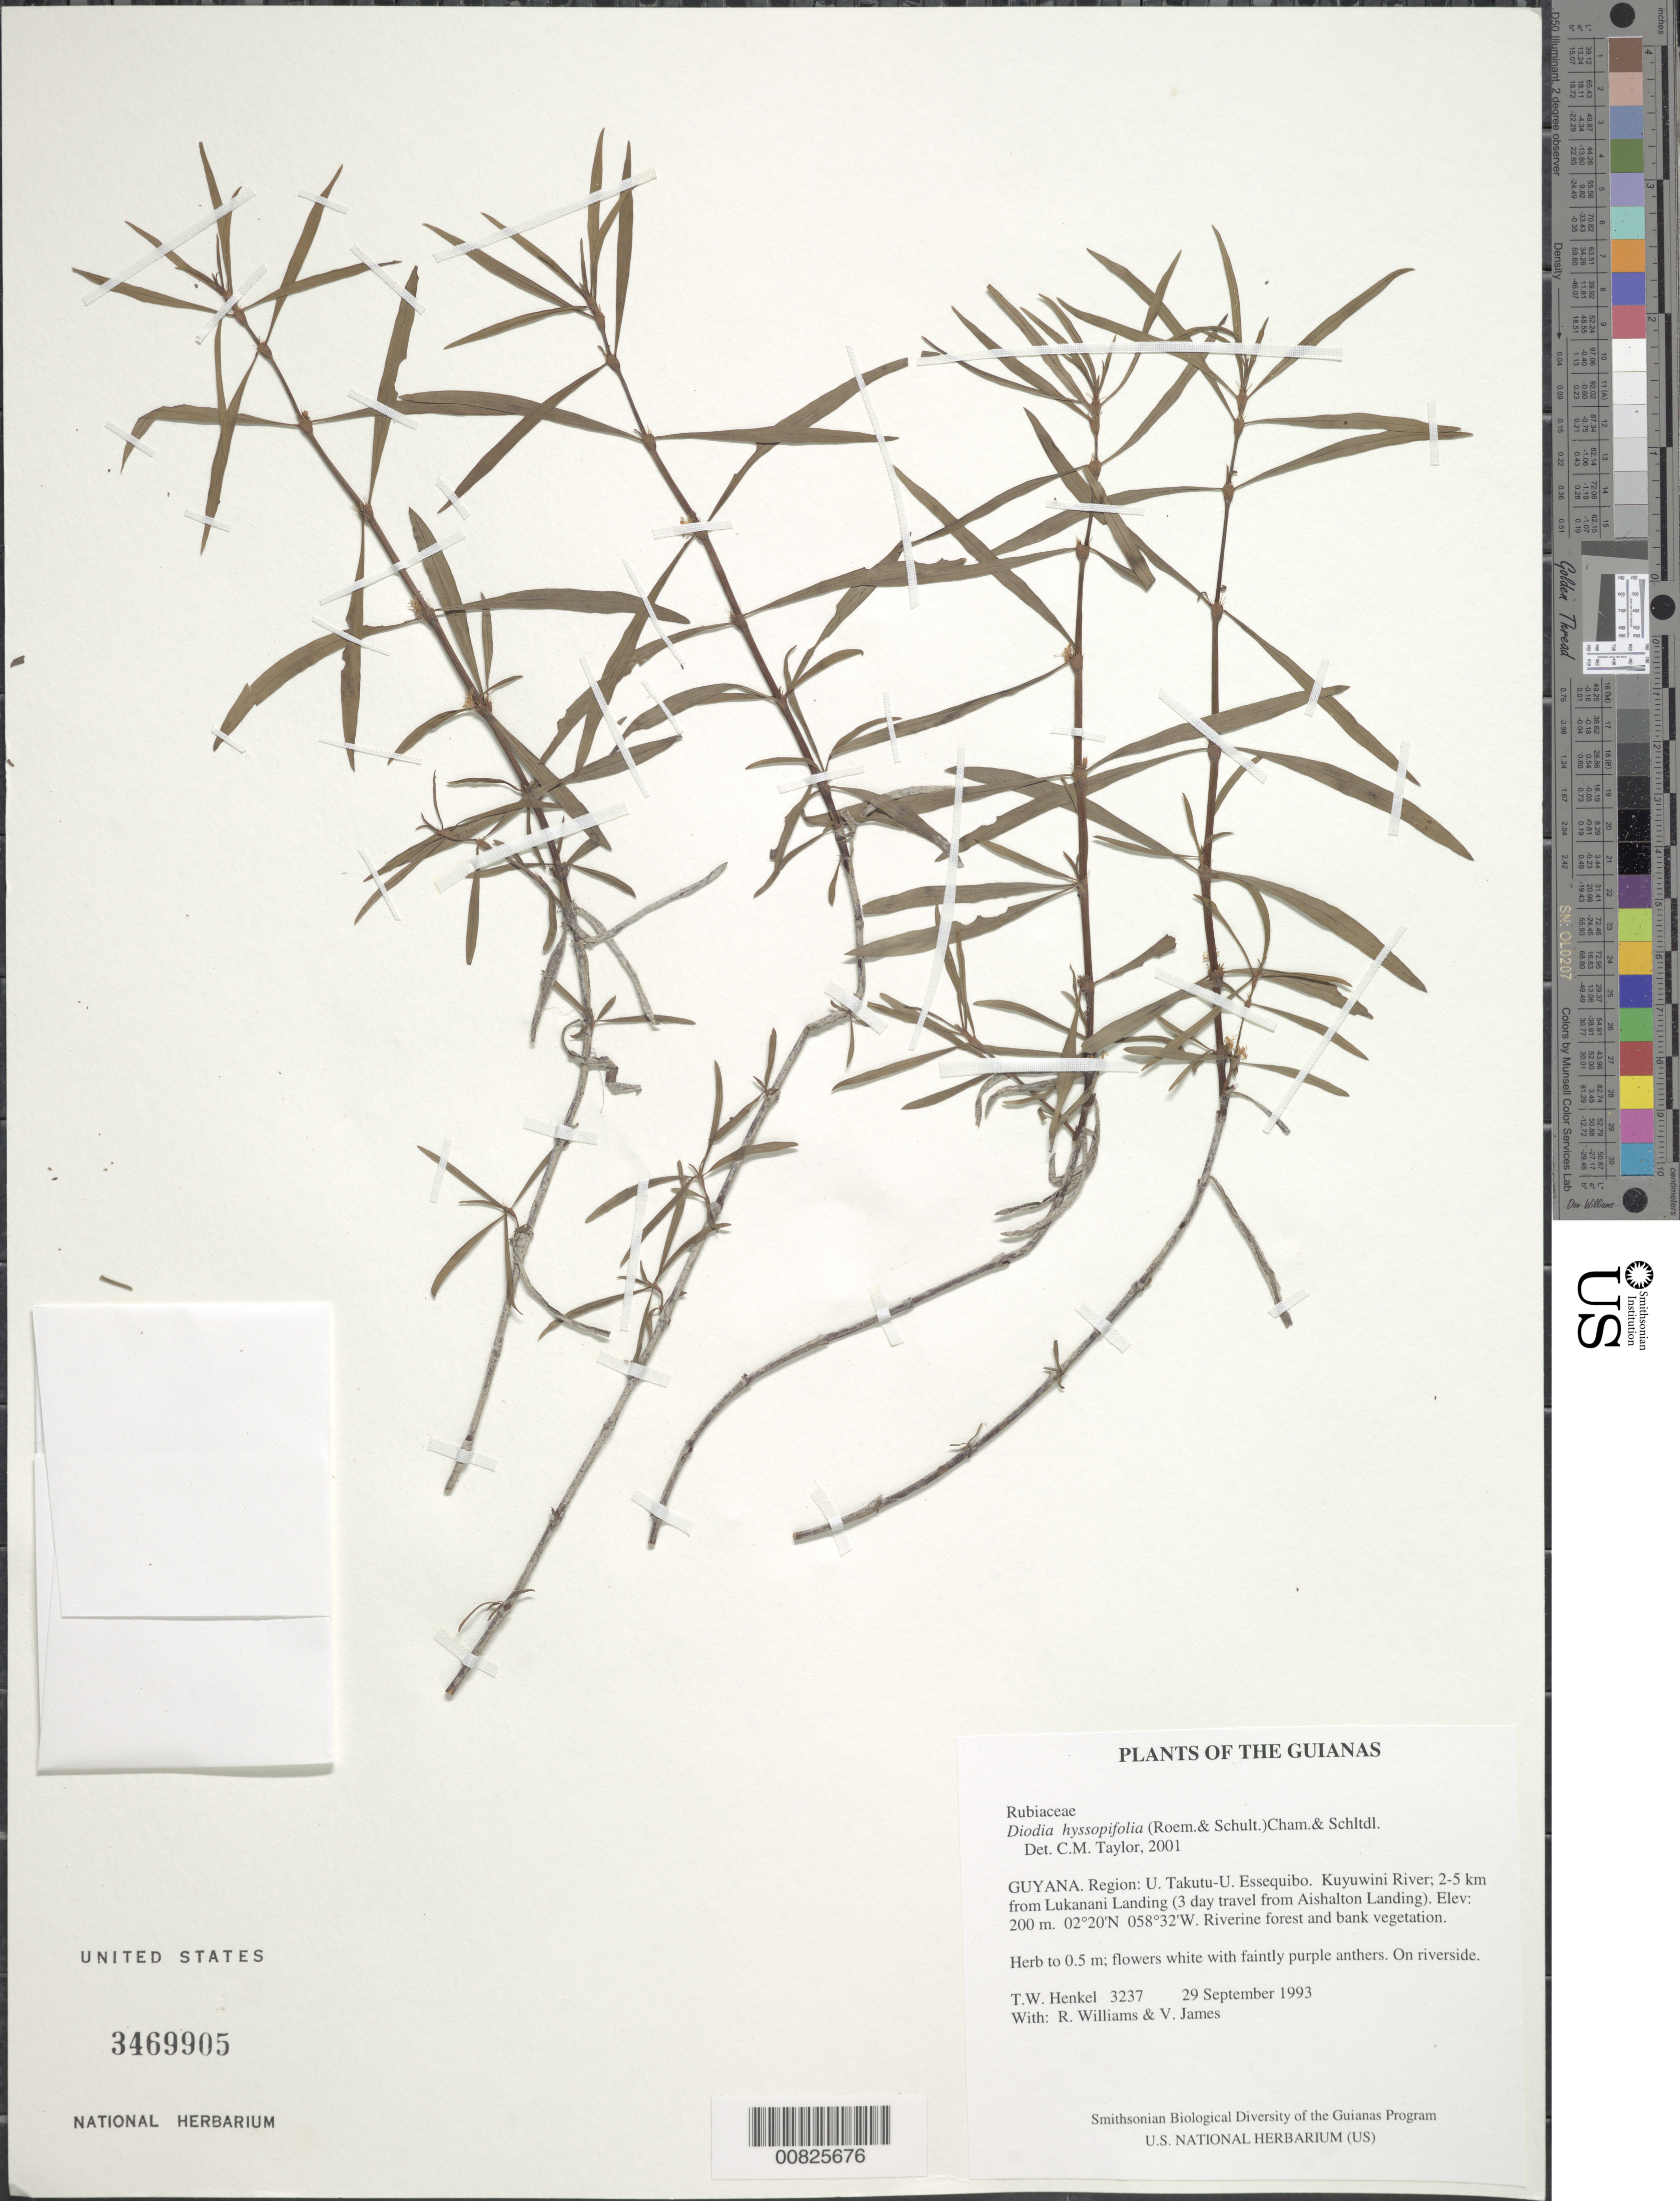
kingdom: Plantae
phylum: Tracheophyta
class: Magnoliopsida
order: Gentianales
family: Rubiaceae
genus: Diodia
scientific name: Diodia hyssopifolia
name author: (Willd. ex Roem. & Schult.) Cham. & Schltdl.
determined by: Taylor, Charlotte M.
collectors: T. Henkel, R. Williams & V. James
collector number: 3237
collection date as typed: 29 September 1993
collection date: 1993-09-29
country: Guyana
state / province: U. Takutu-U. Essequibo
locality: Kuyuwini River; 2-5 km from Lukanani Landing (3 day travel from Aishalton Landing)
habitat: Riverine forest and bank vegetation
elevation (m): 200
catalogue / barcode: US 3469905